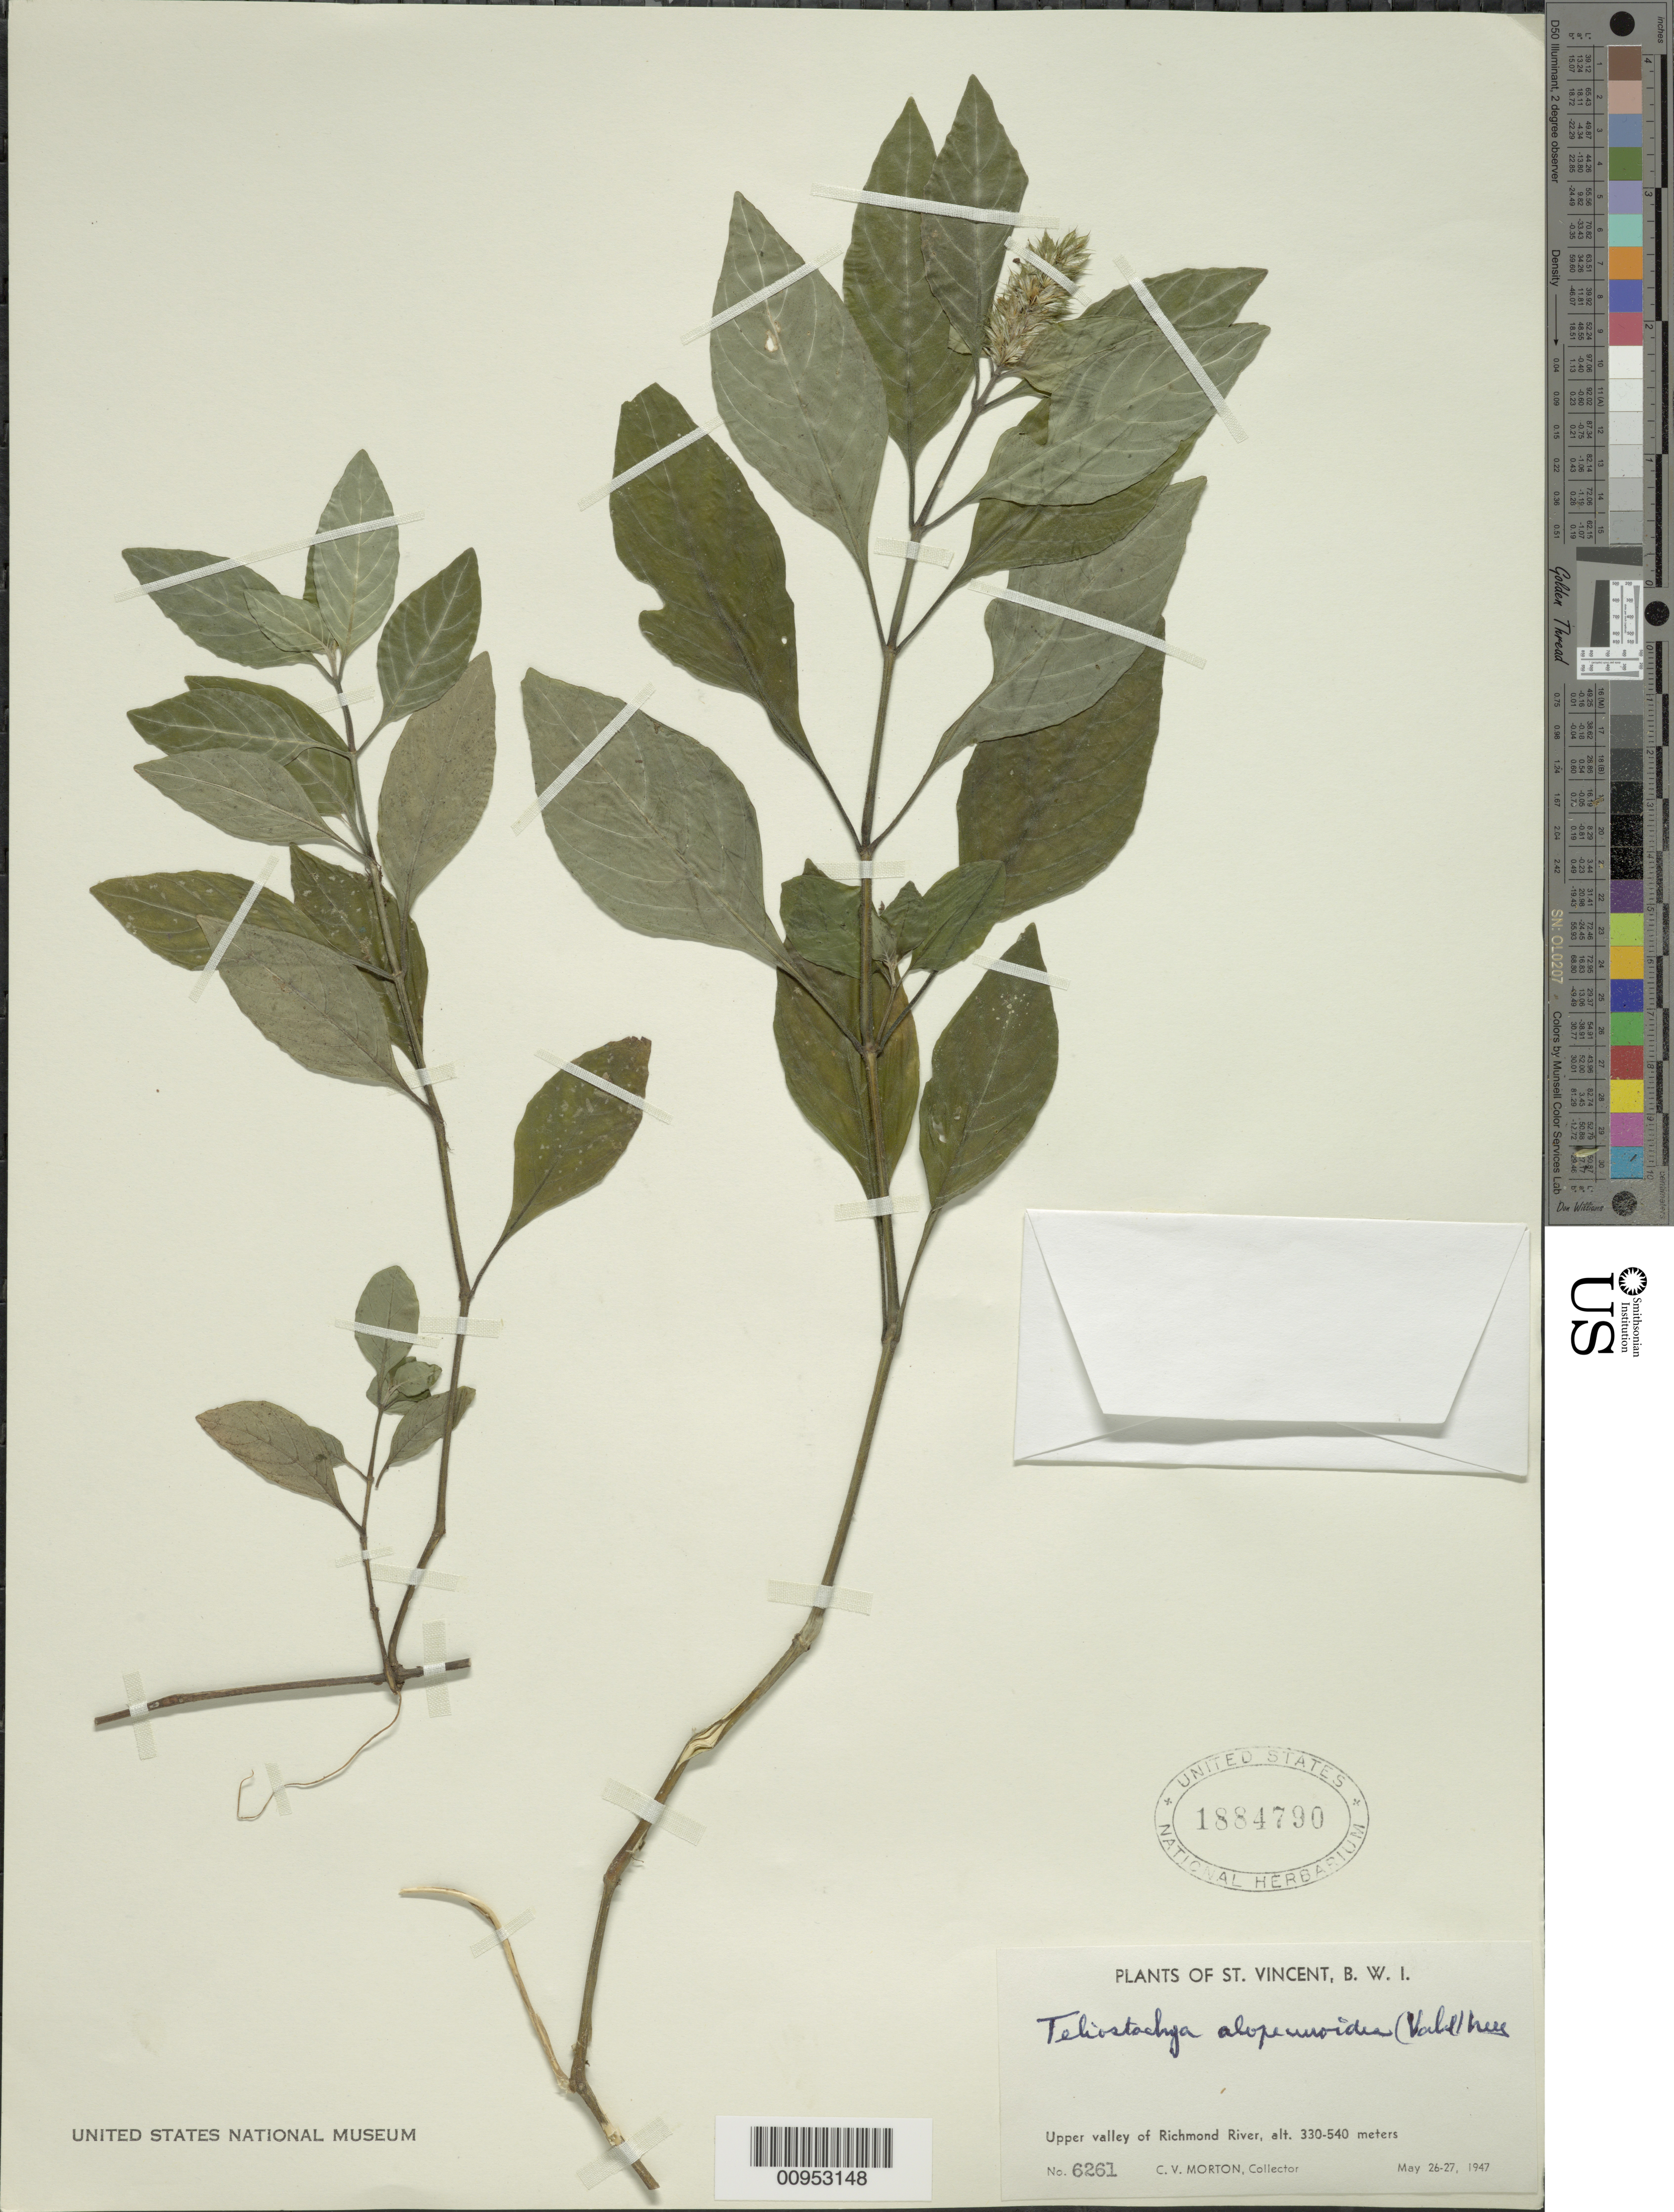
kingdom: Plantae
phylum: Tracheophyta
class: Magnoliopsida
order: Lamiales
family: Acanthaceae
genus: Teliostachya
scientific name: Teliostachya alopecuroidea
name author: (Vahl) Nees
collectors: C. V. Morton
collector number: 6261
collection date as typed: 26 May 1947 to 27 May 1947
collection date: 1947-05-26/1947-05-27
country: St. Vincent - Grenadines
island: St. Vincent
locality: Richmond River, upper valley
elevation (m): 330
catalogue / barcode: US 1884790